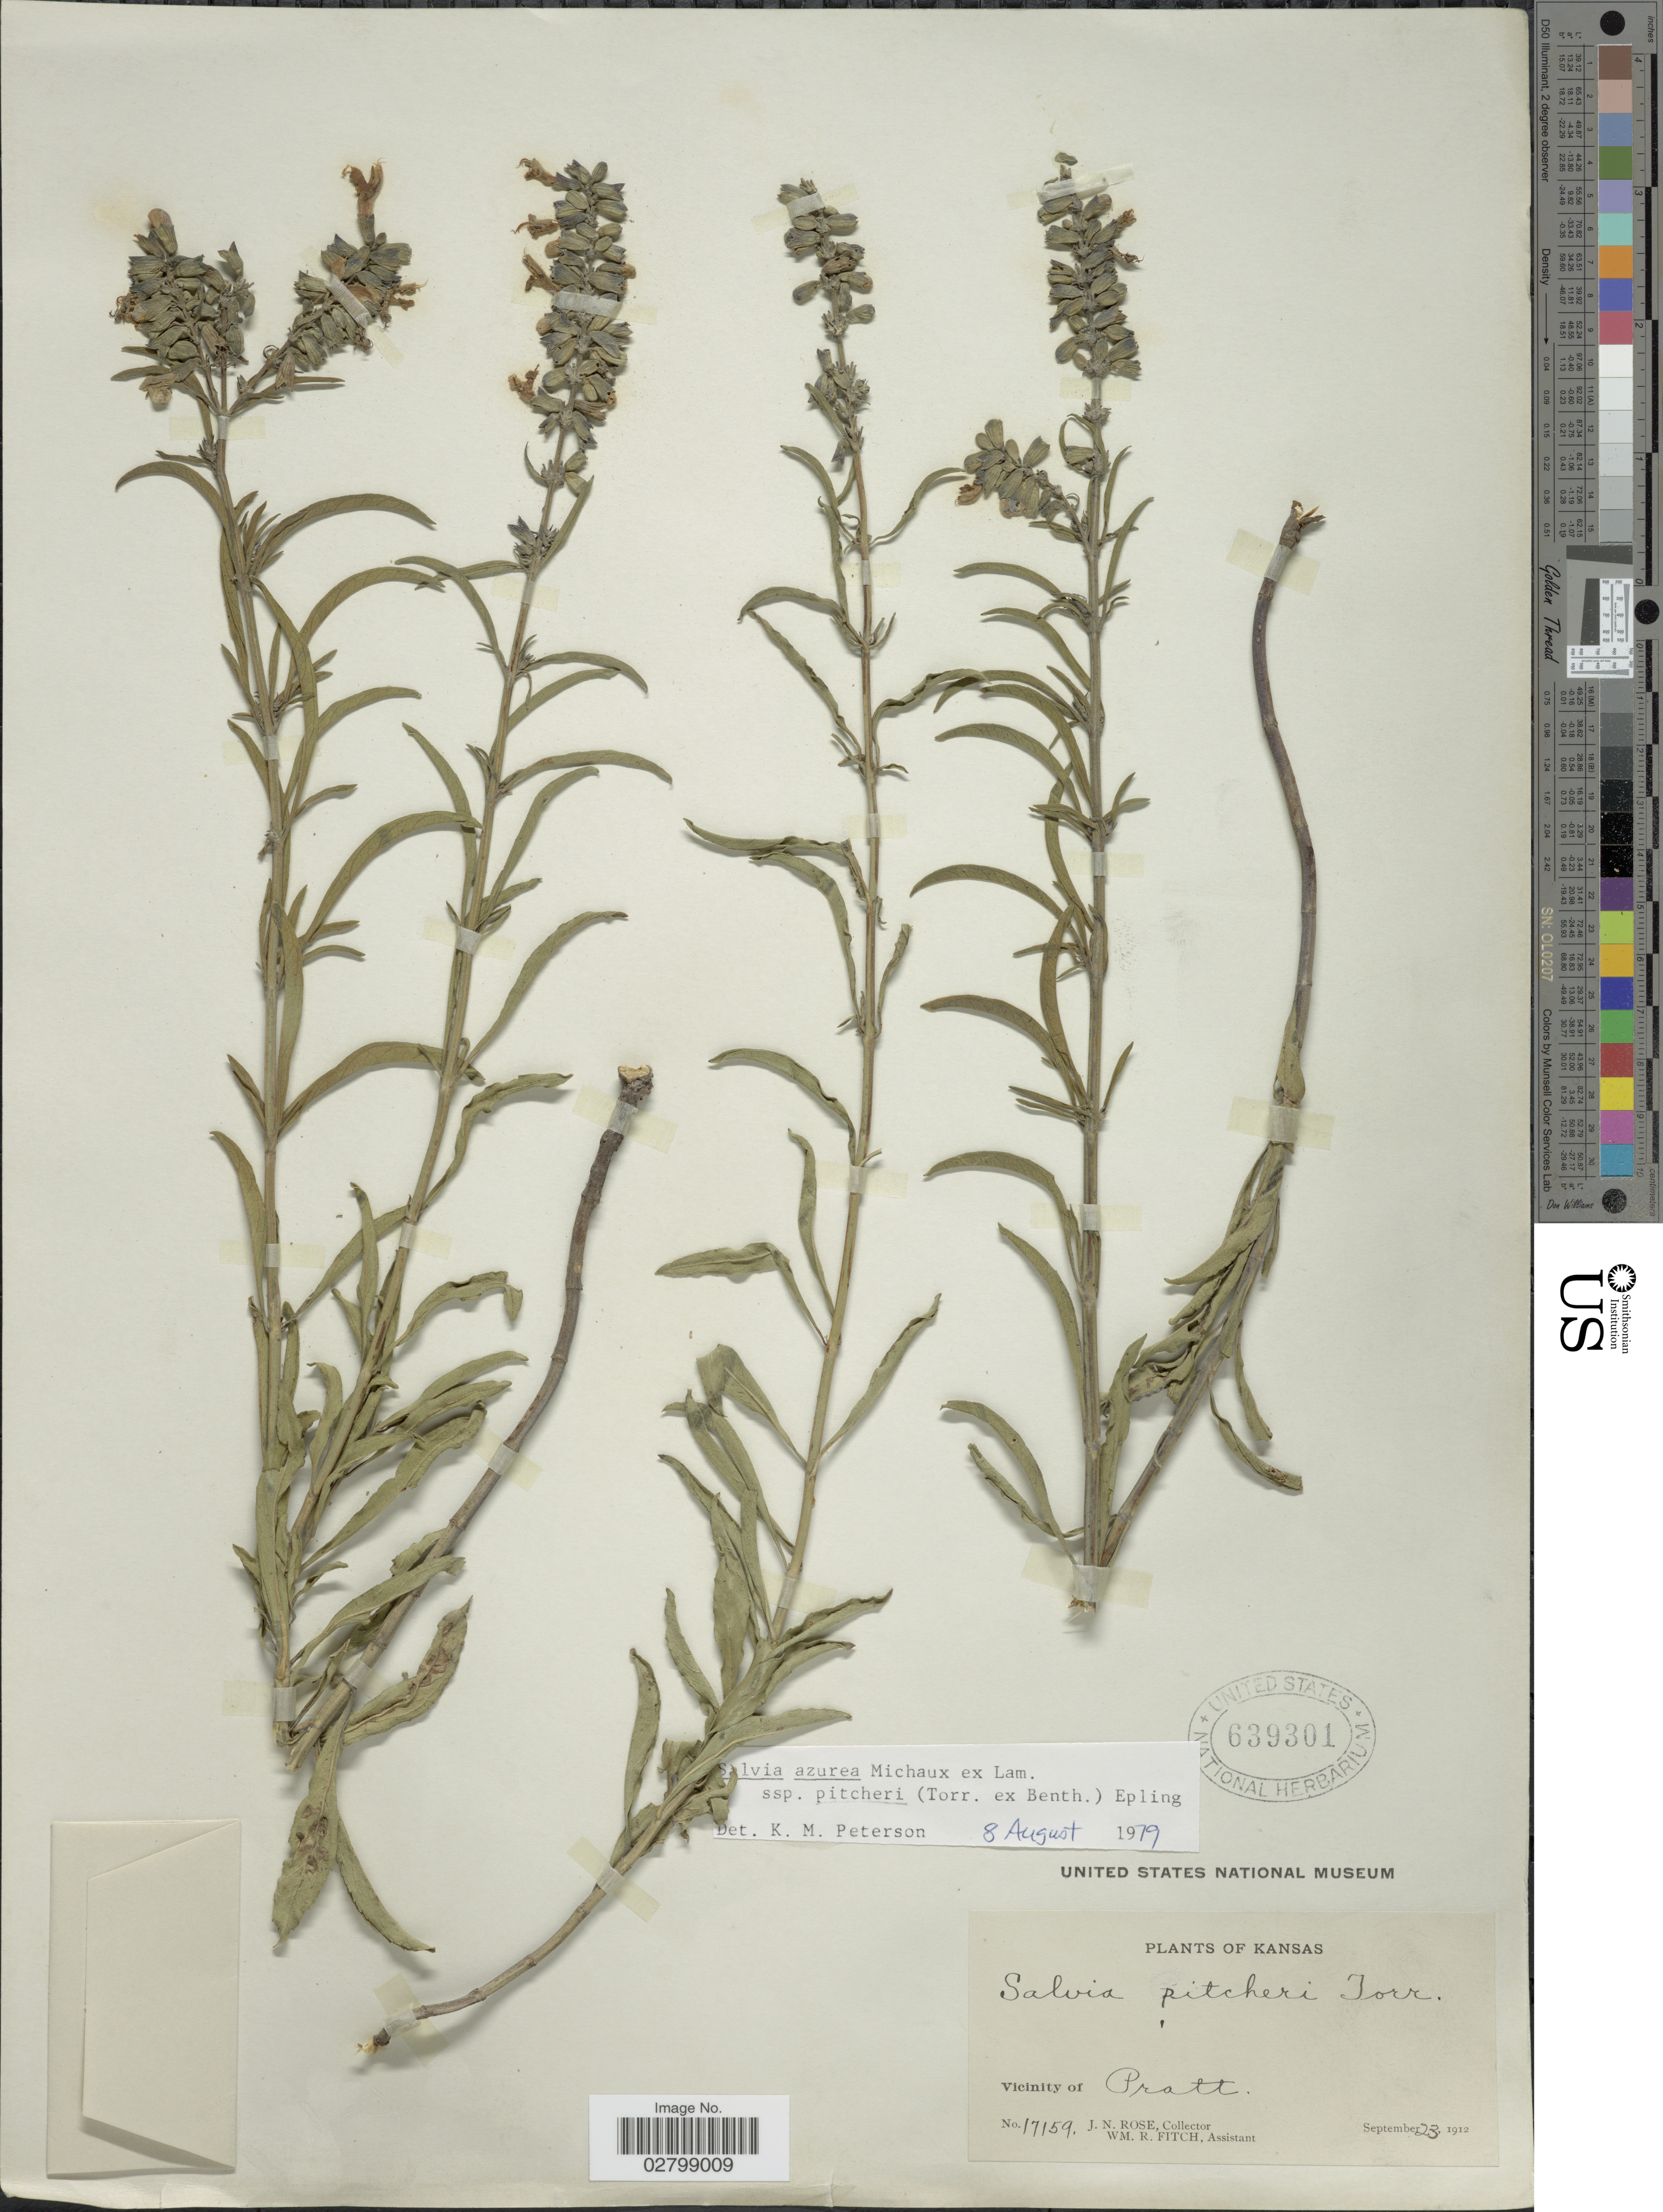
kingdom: Plantae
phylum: Tracheophyta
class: Magnoliopsida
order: Lamiales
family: Lamiaceae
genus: Salvia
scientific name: Salvia azurea subsp. pitcheri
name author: Michx. ex Lam.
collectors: J. N. Rose & W. R. Fitch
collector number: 17159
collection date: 1912-09-23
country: United States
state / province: Kansas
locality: Vicinity of Pratt.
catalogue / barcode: US 639301